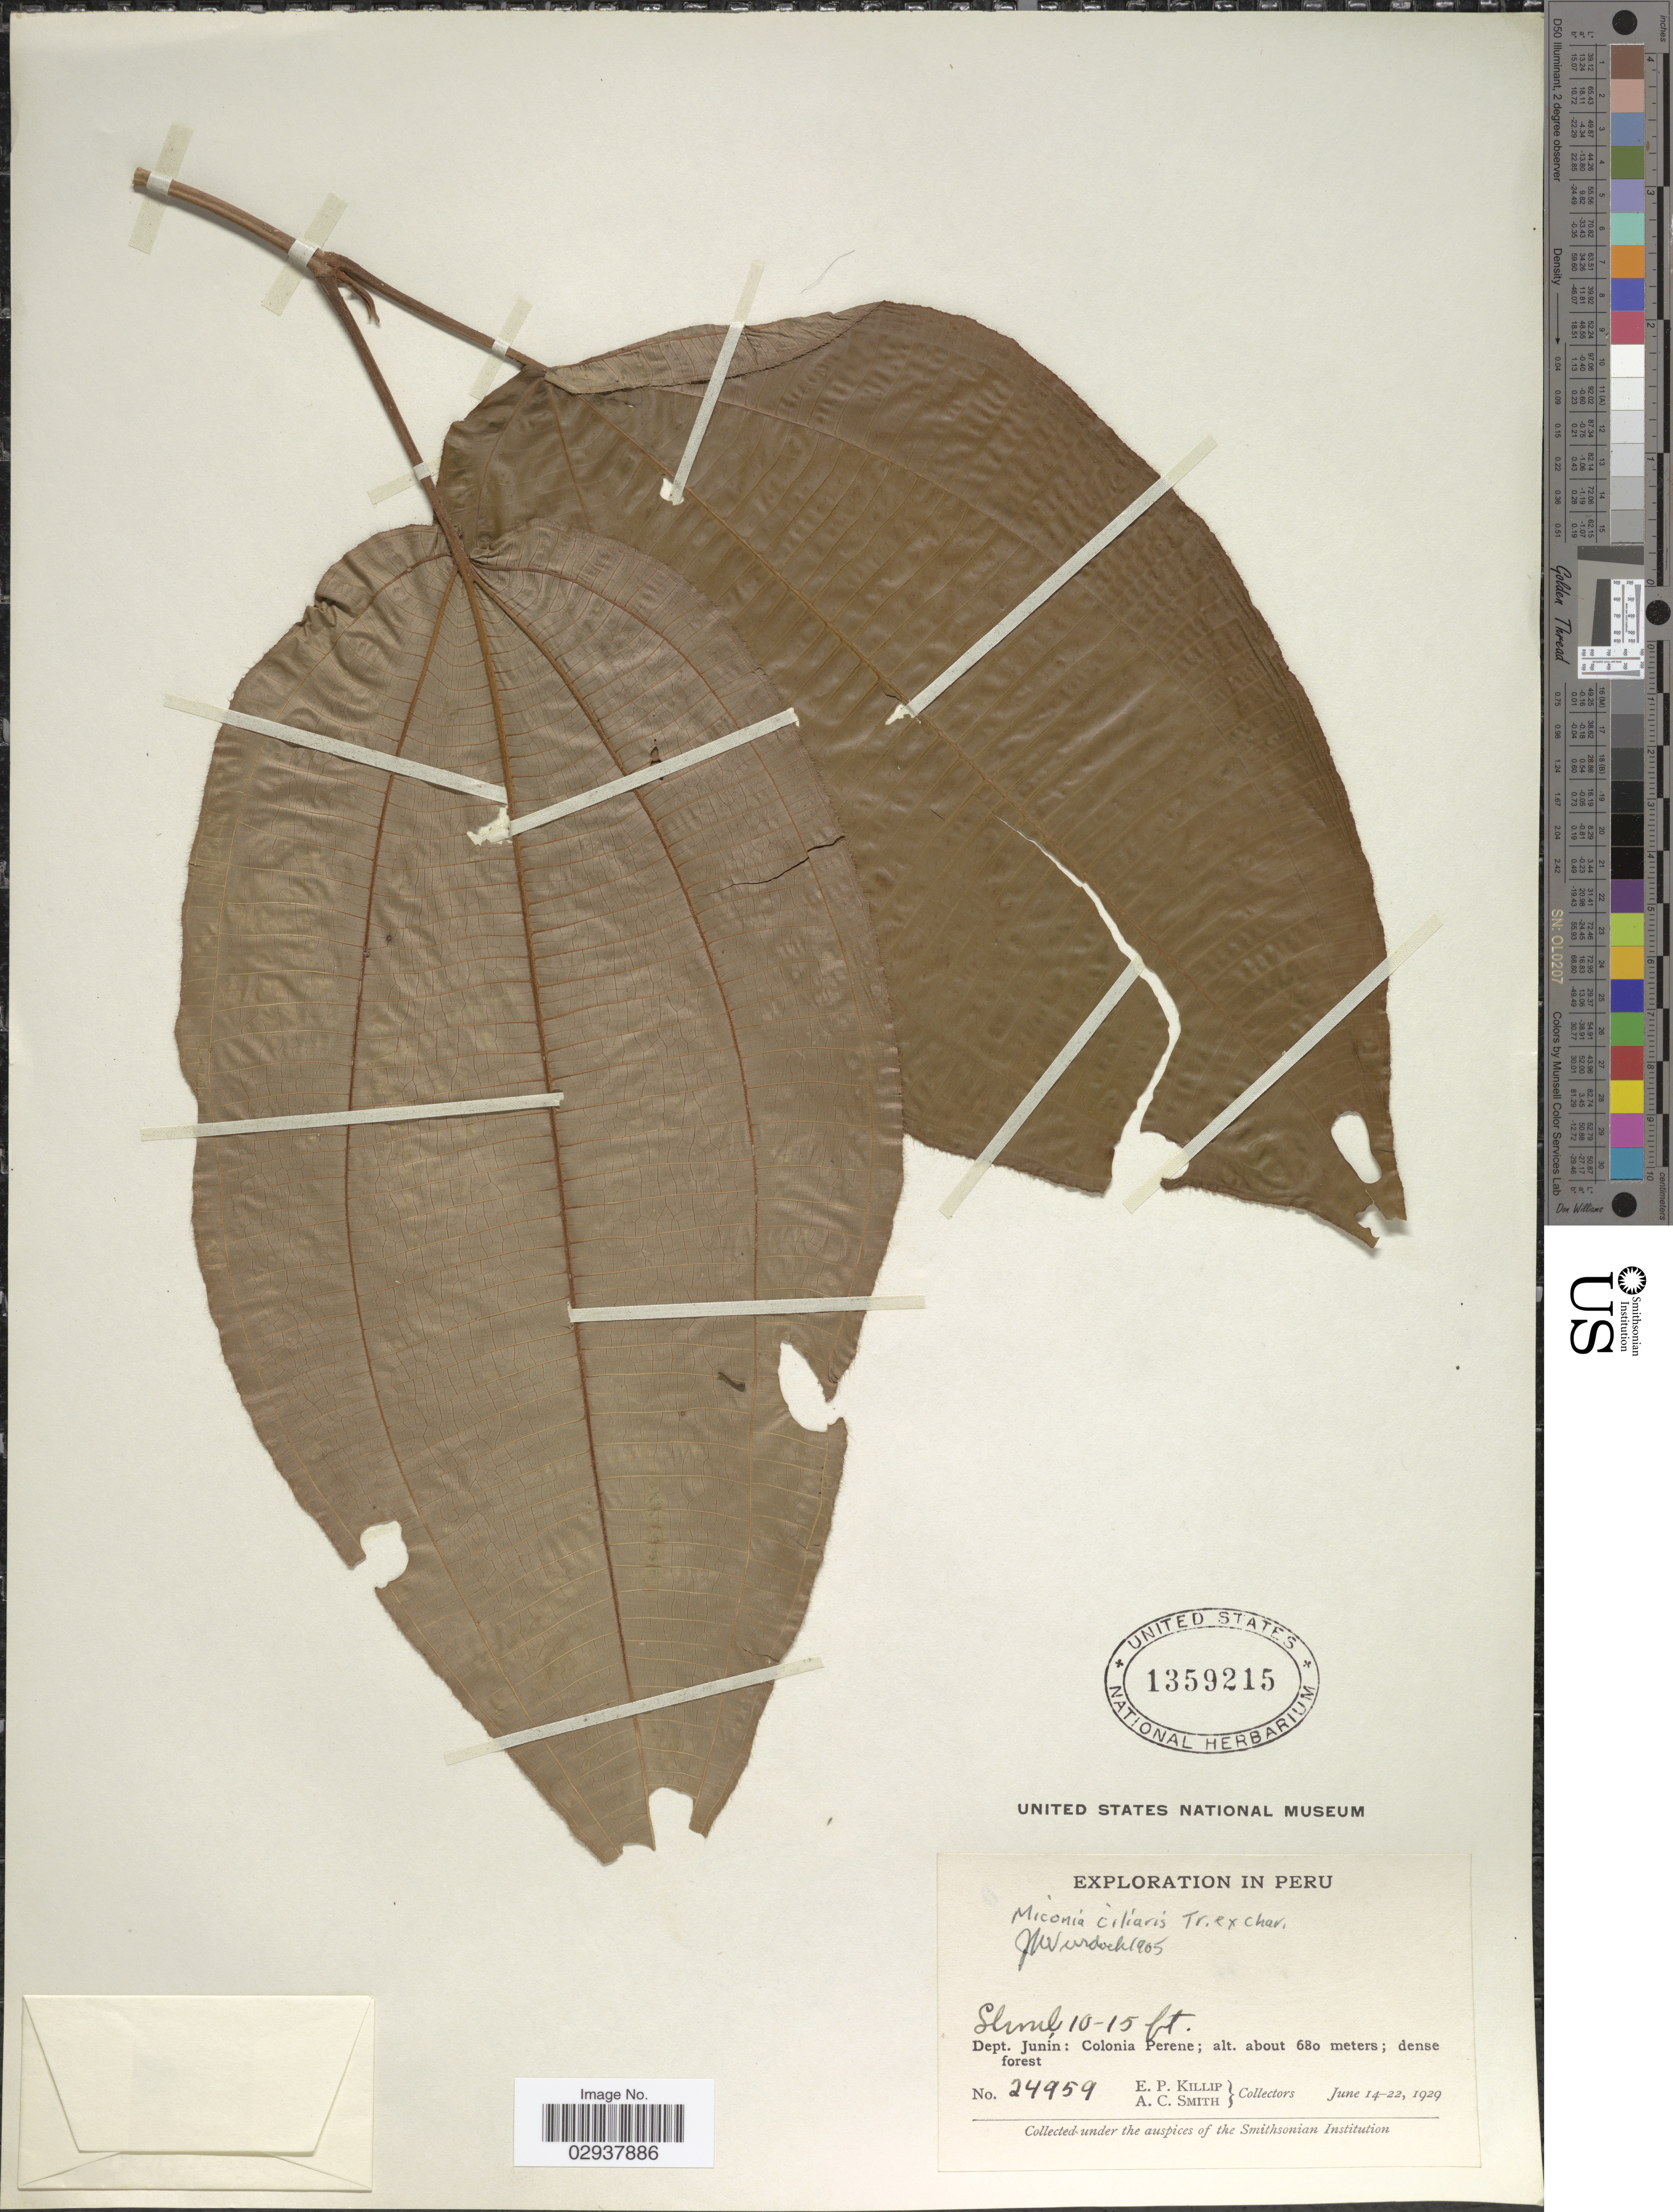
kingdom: Plantae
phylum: Tracheophyta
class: Magnoliopsida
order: Myrtales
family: Melastomataceae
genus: Miconia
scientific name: Miconia ciliaris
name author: Triana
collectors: E. P. Killip & A. C. Smith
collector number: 24959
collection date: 1929-06-14/1929-06-22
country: Peru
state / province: Junín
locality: Dept. Junín: Colonia Perene.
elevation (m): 680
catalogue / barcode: US 1359215